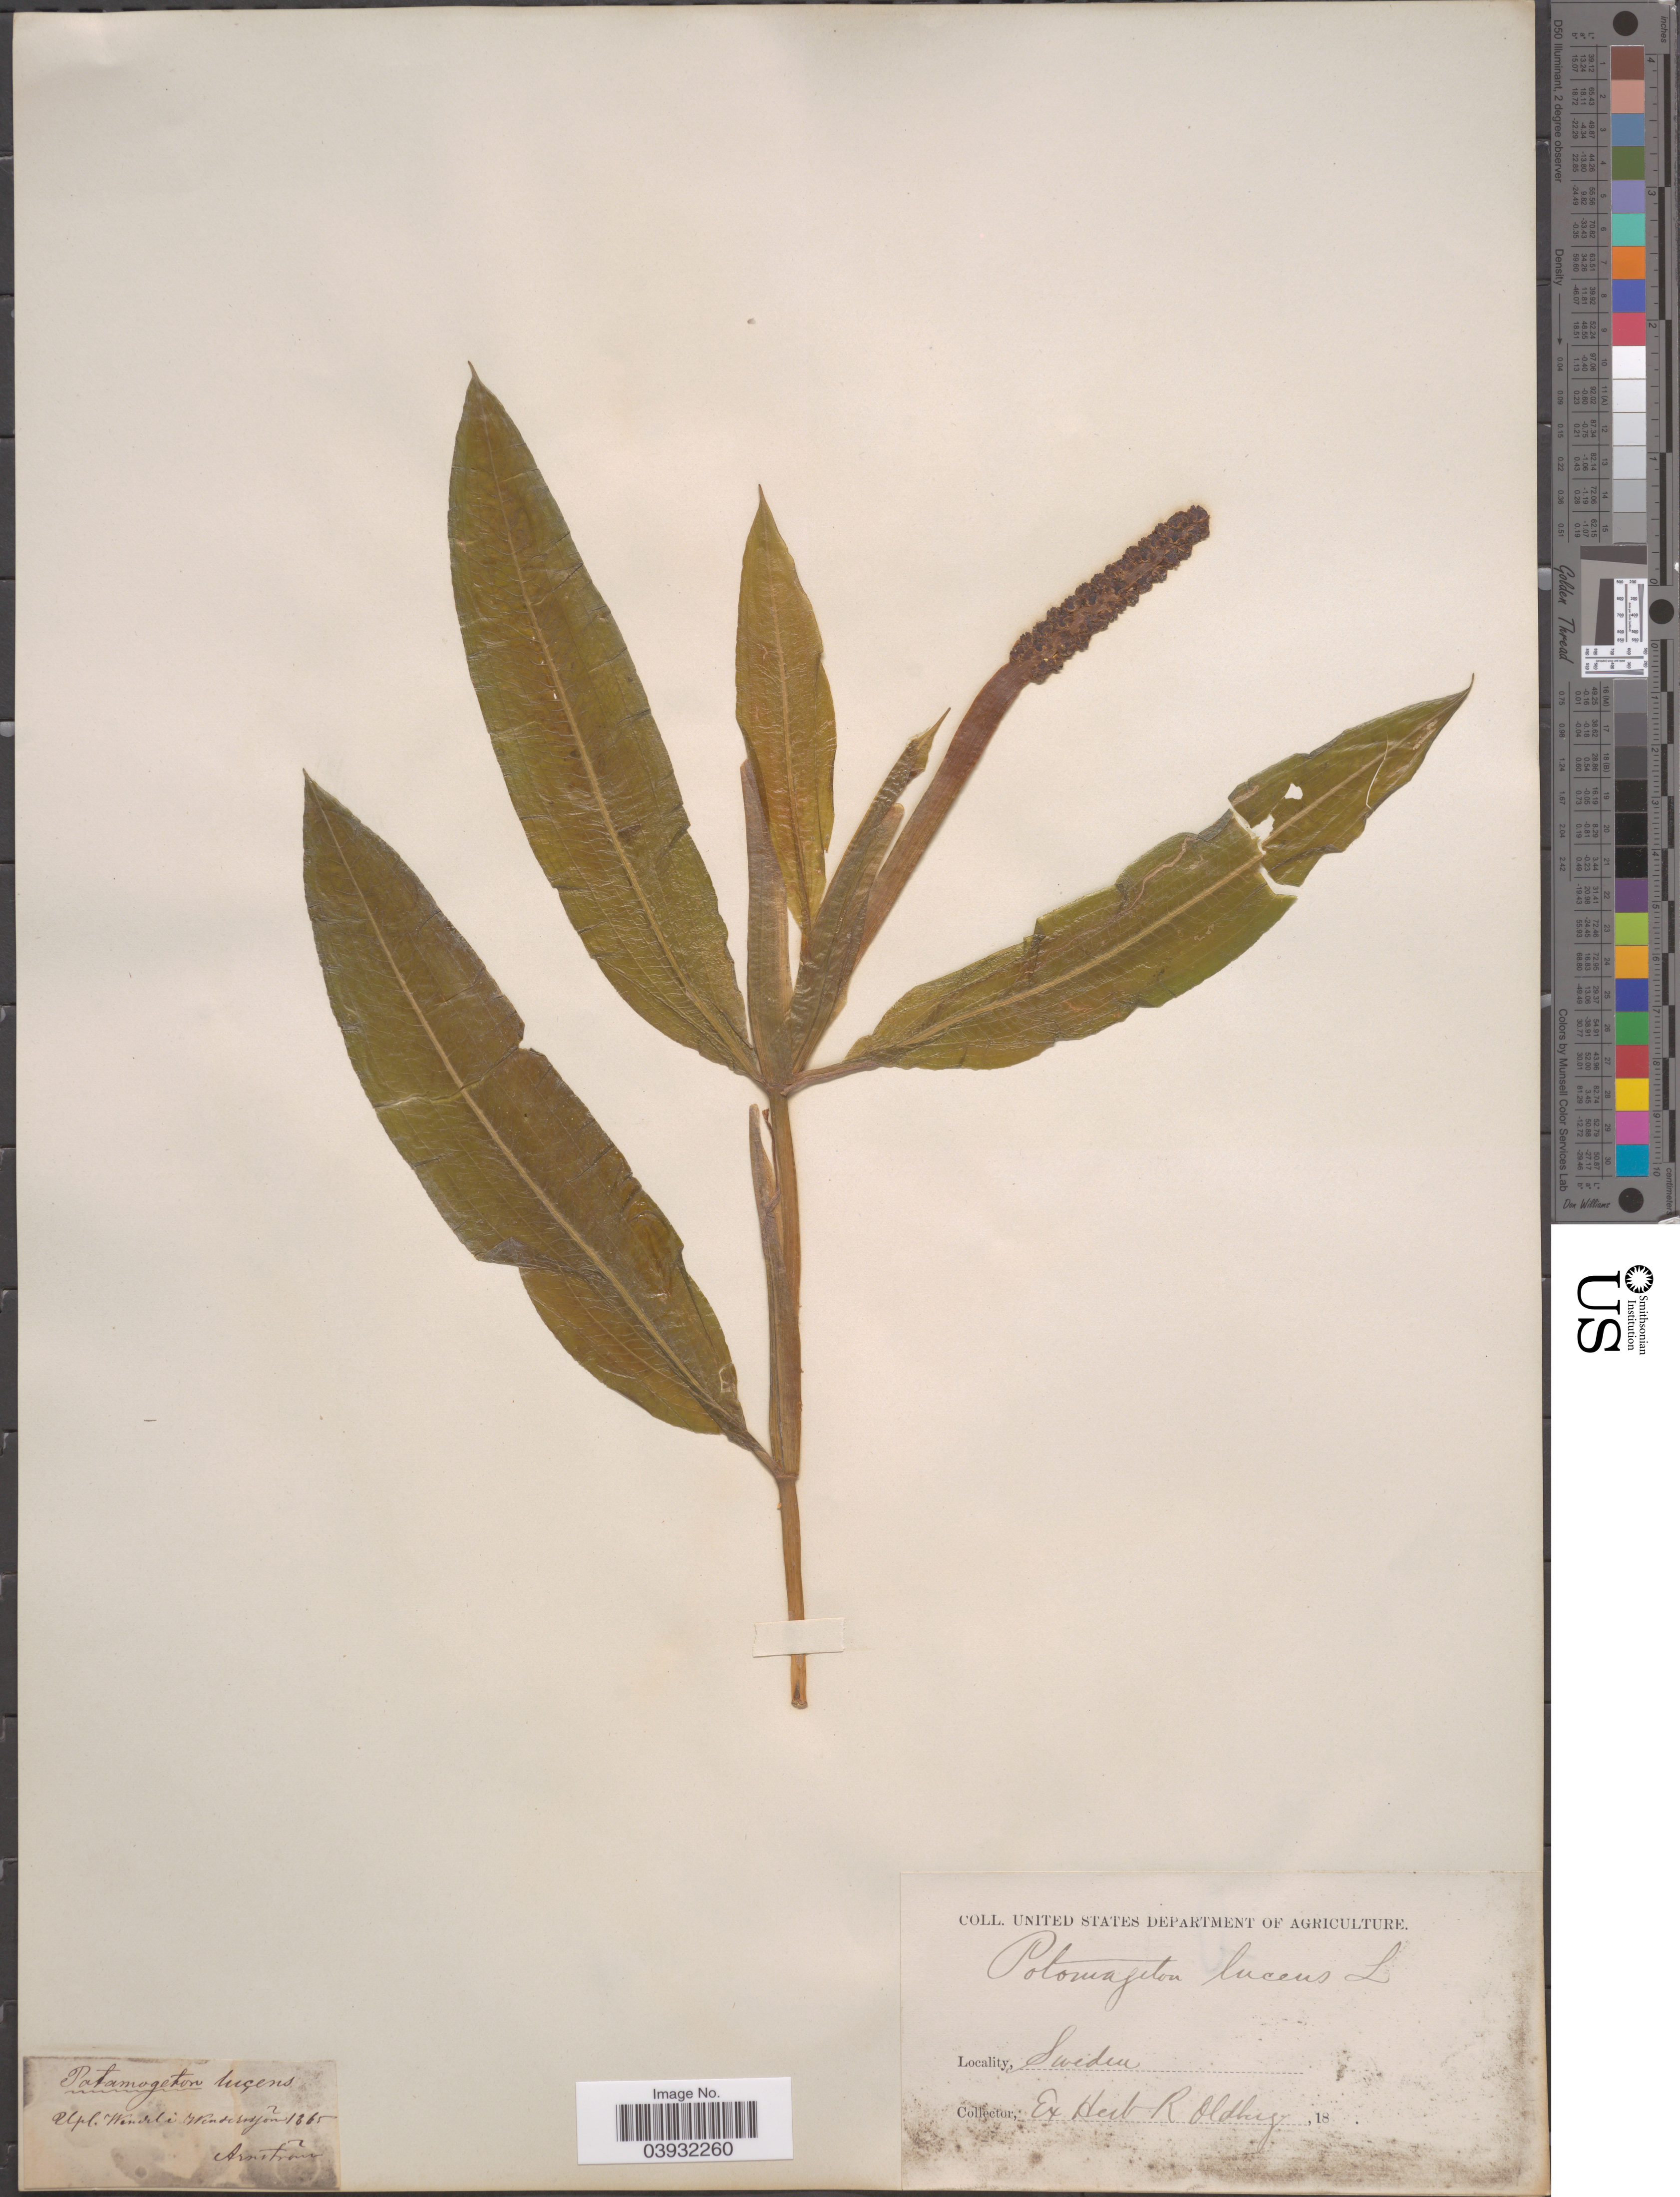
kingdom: Plantae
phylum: Tracheophyta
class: Liliopsida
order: Alismatales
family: Potamogetonaceae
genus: Potamogeton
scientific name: Potamogeton lucens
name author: L.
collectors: Arnstrom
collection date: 1865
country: Sweden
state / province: Uppsala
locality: Upl. Wendel [ = Vendel] i Wenders sjon [interpreted].